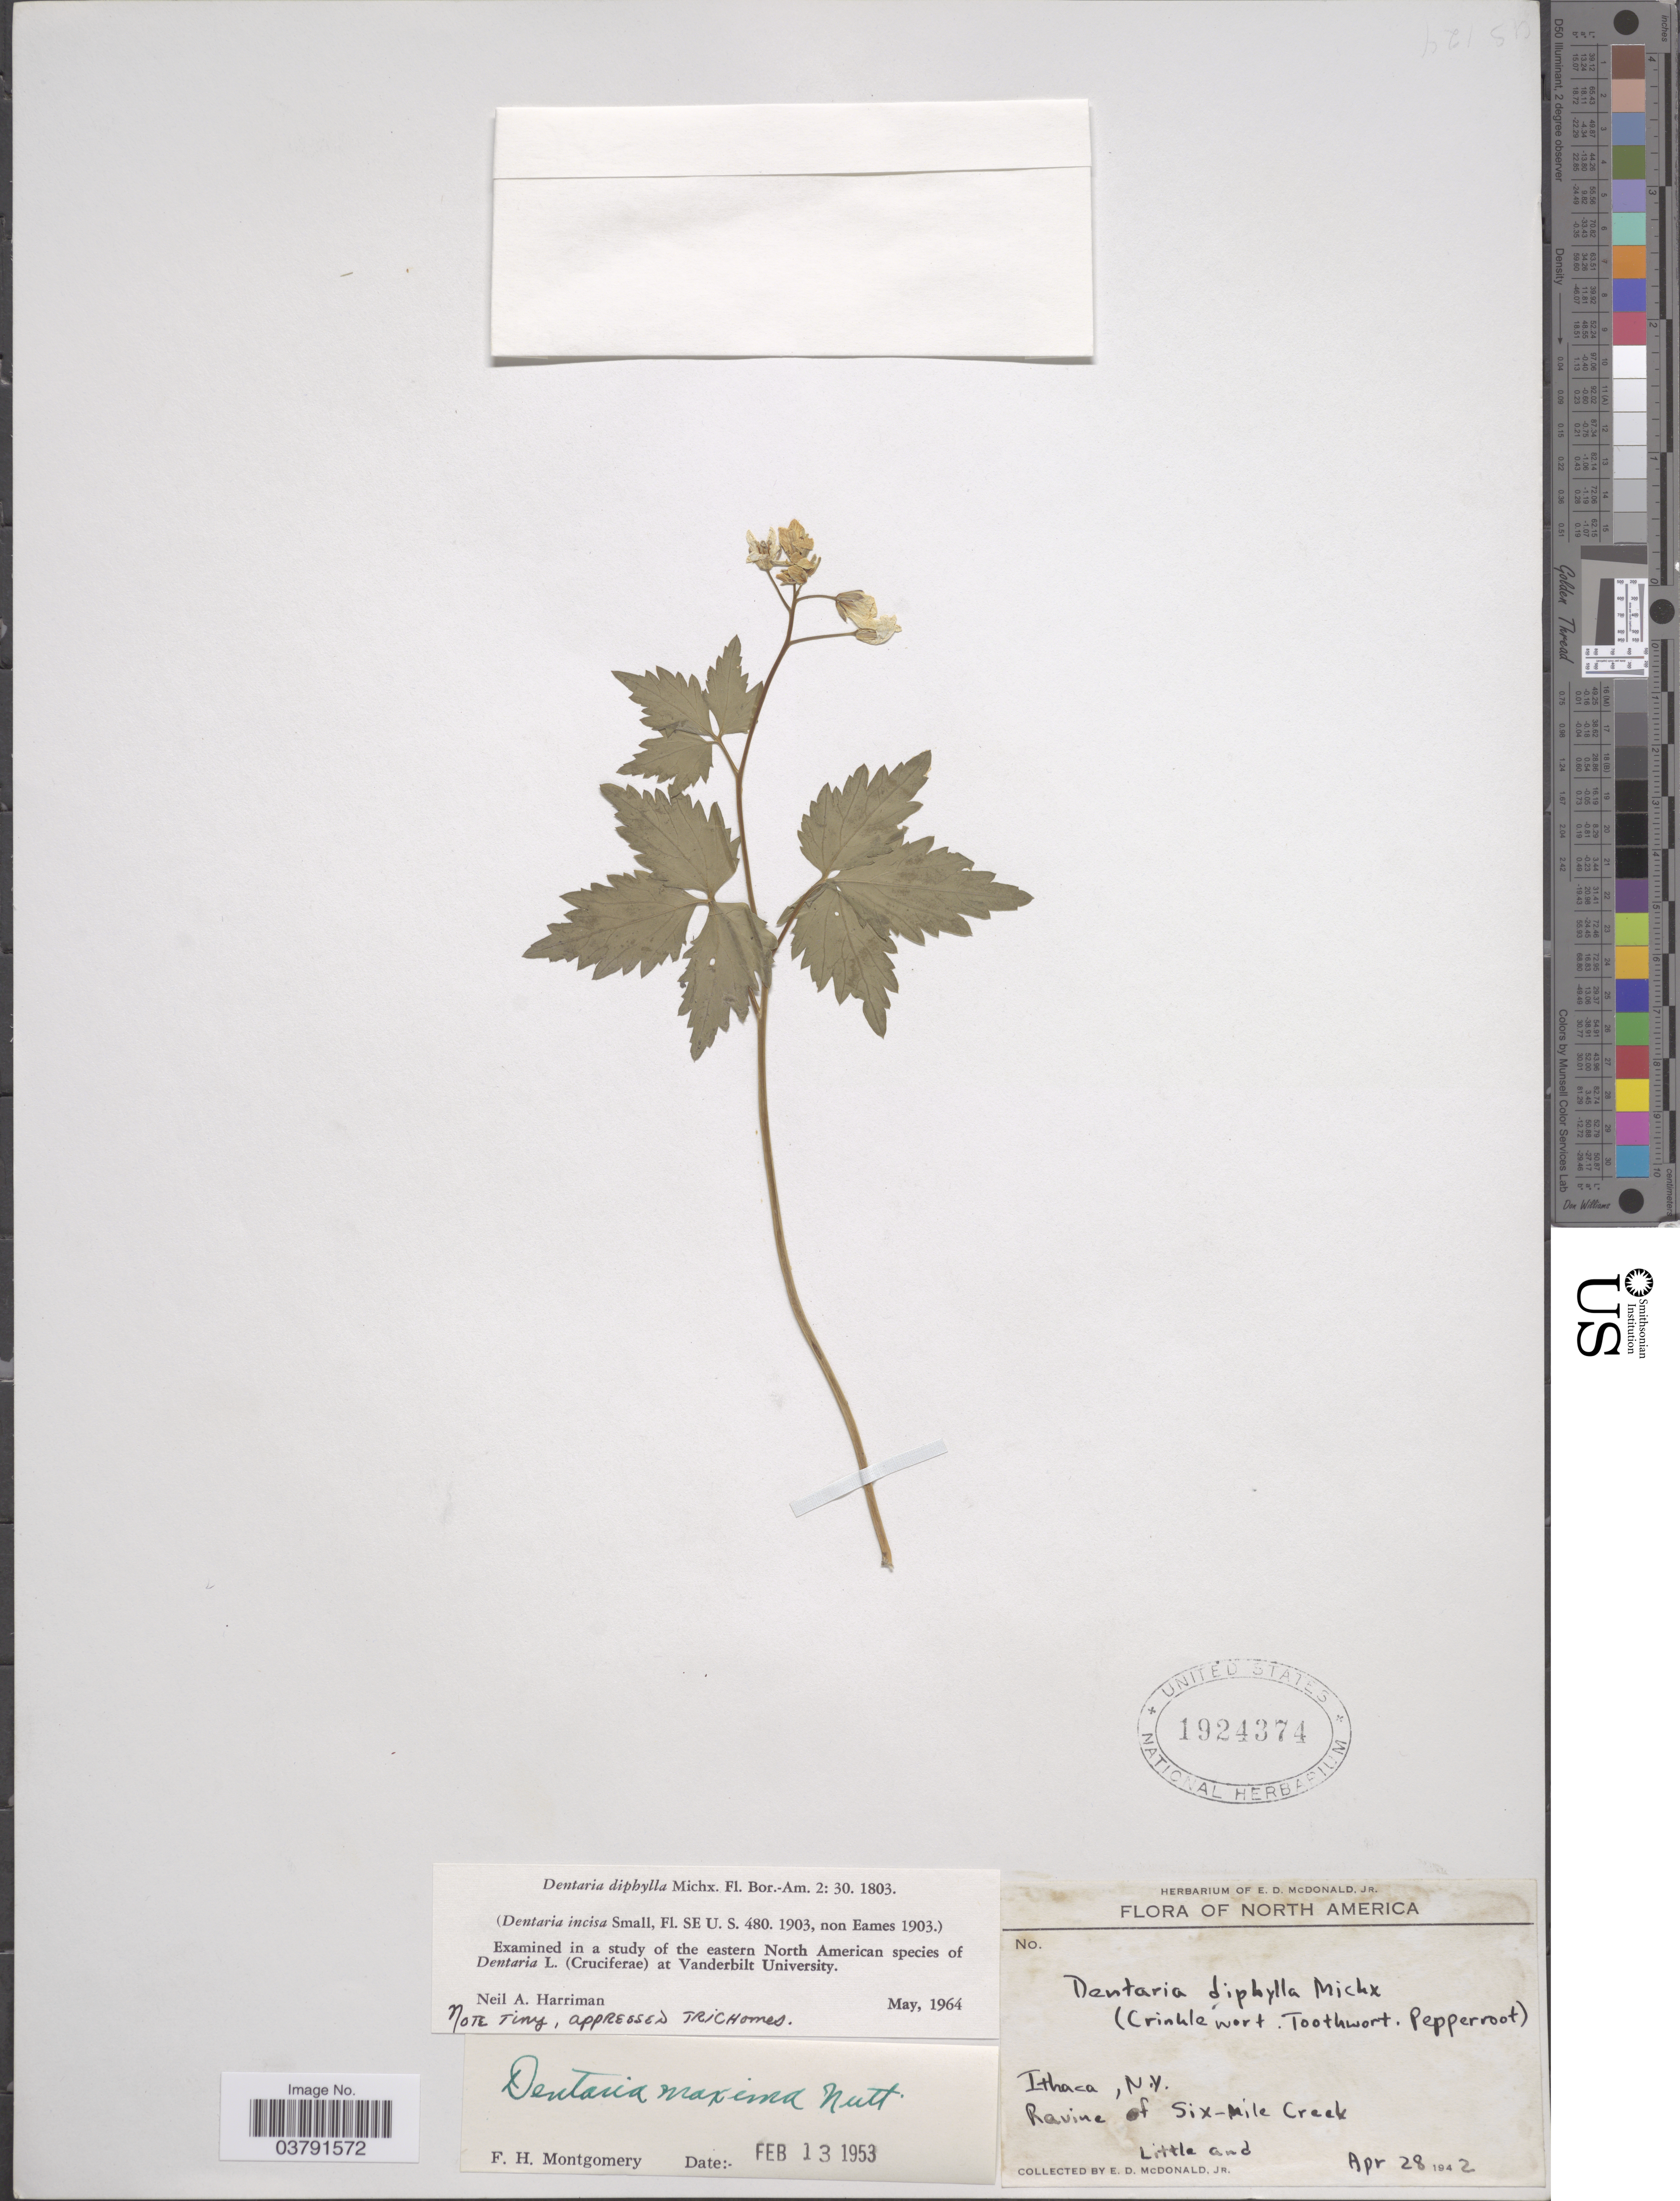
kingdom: Plantae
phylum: Tracheophyta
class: Magnoliopsida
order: Brassicales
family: Brassicaceae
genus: Dentaria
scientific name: Dentaria diphylla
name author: Michx.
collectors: Little & E. D. McDonald Jr.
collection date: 1942-04-28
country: United States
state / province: New York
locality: North America. Ithaca. Ravine of Six-mile Creek. Little and [interpreted].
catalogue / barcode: US 1924374